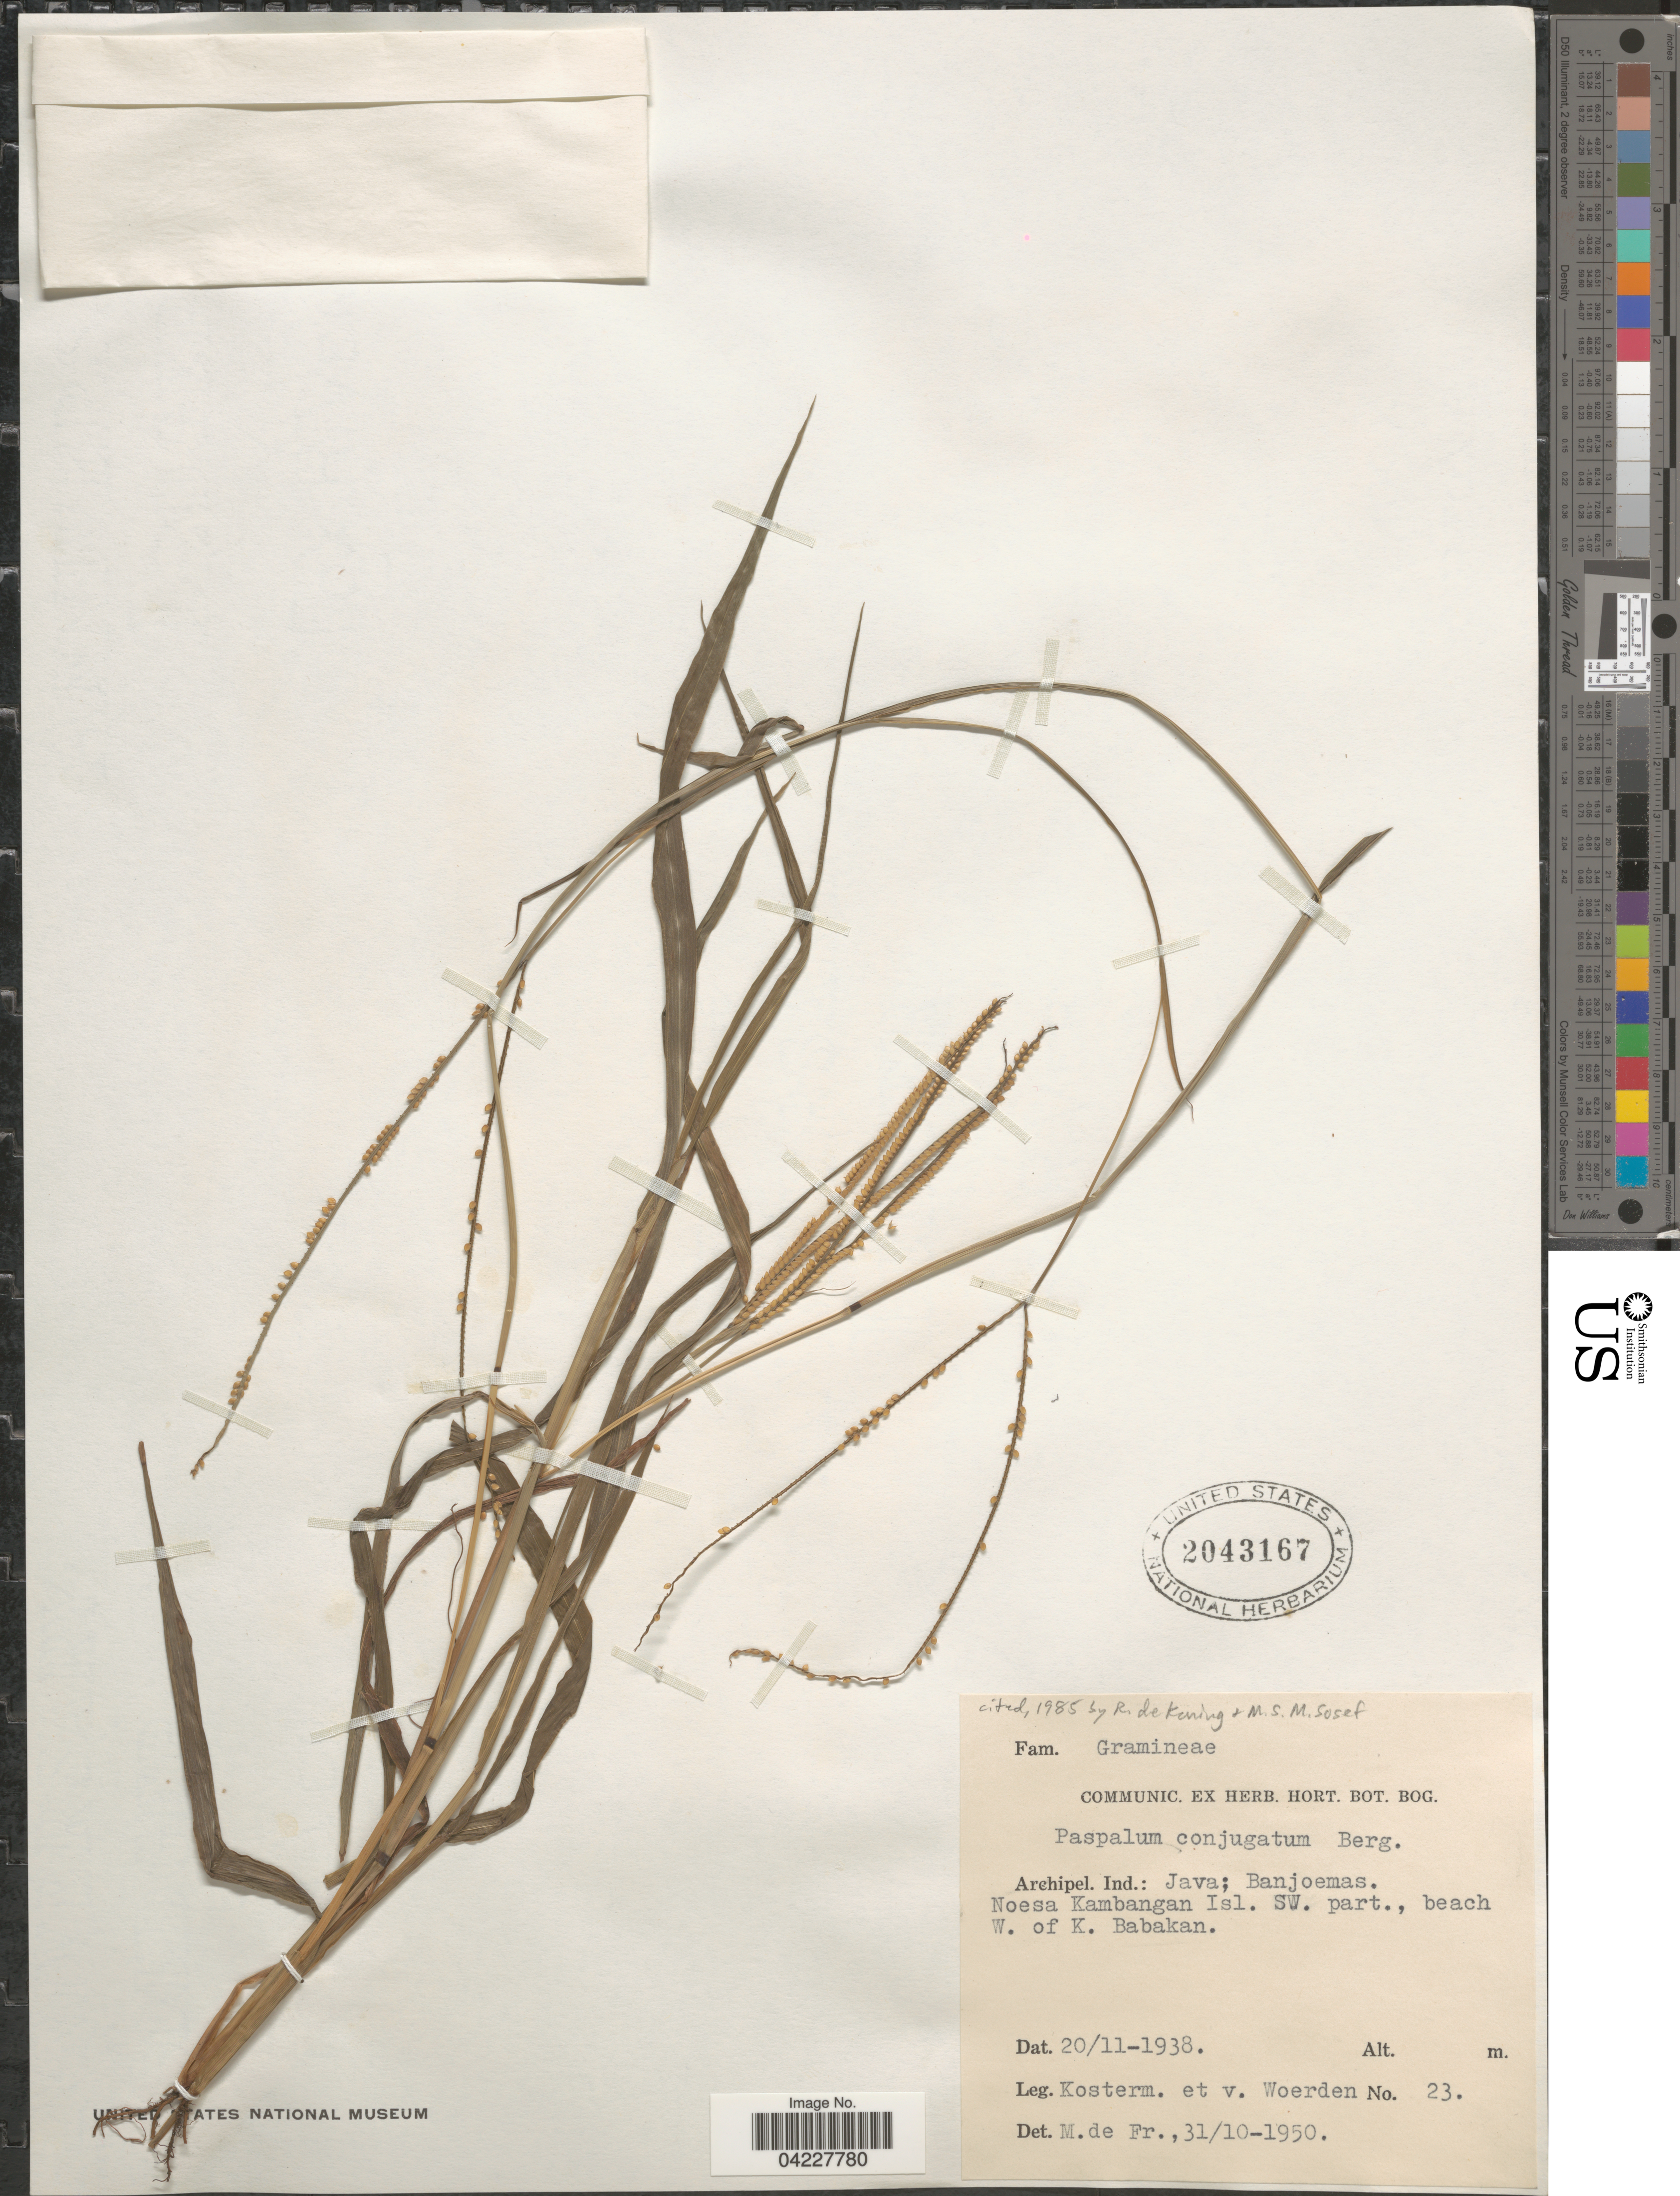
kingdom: Plantae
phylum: Tracheophyta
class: Liliopsida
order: Poales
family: Poaceae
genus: Paspalum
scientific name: Paspalum conjugatum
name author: P.J. Bergius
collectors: Kostermans & -. Van Woerden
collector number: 23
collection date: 1938-11-20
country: Indonesia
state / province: Java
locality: Archipel Ind.: Java; Banjoemas. Noesa Kambangan Isl. SW. part., beach W. of K. Babakan.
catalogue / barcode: US 2043167